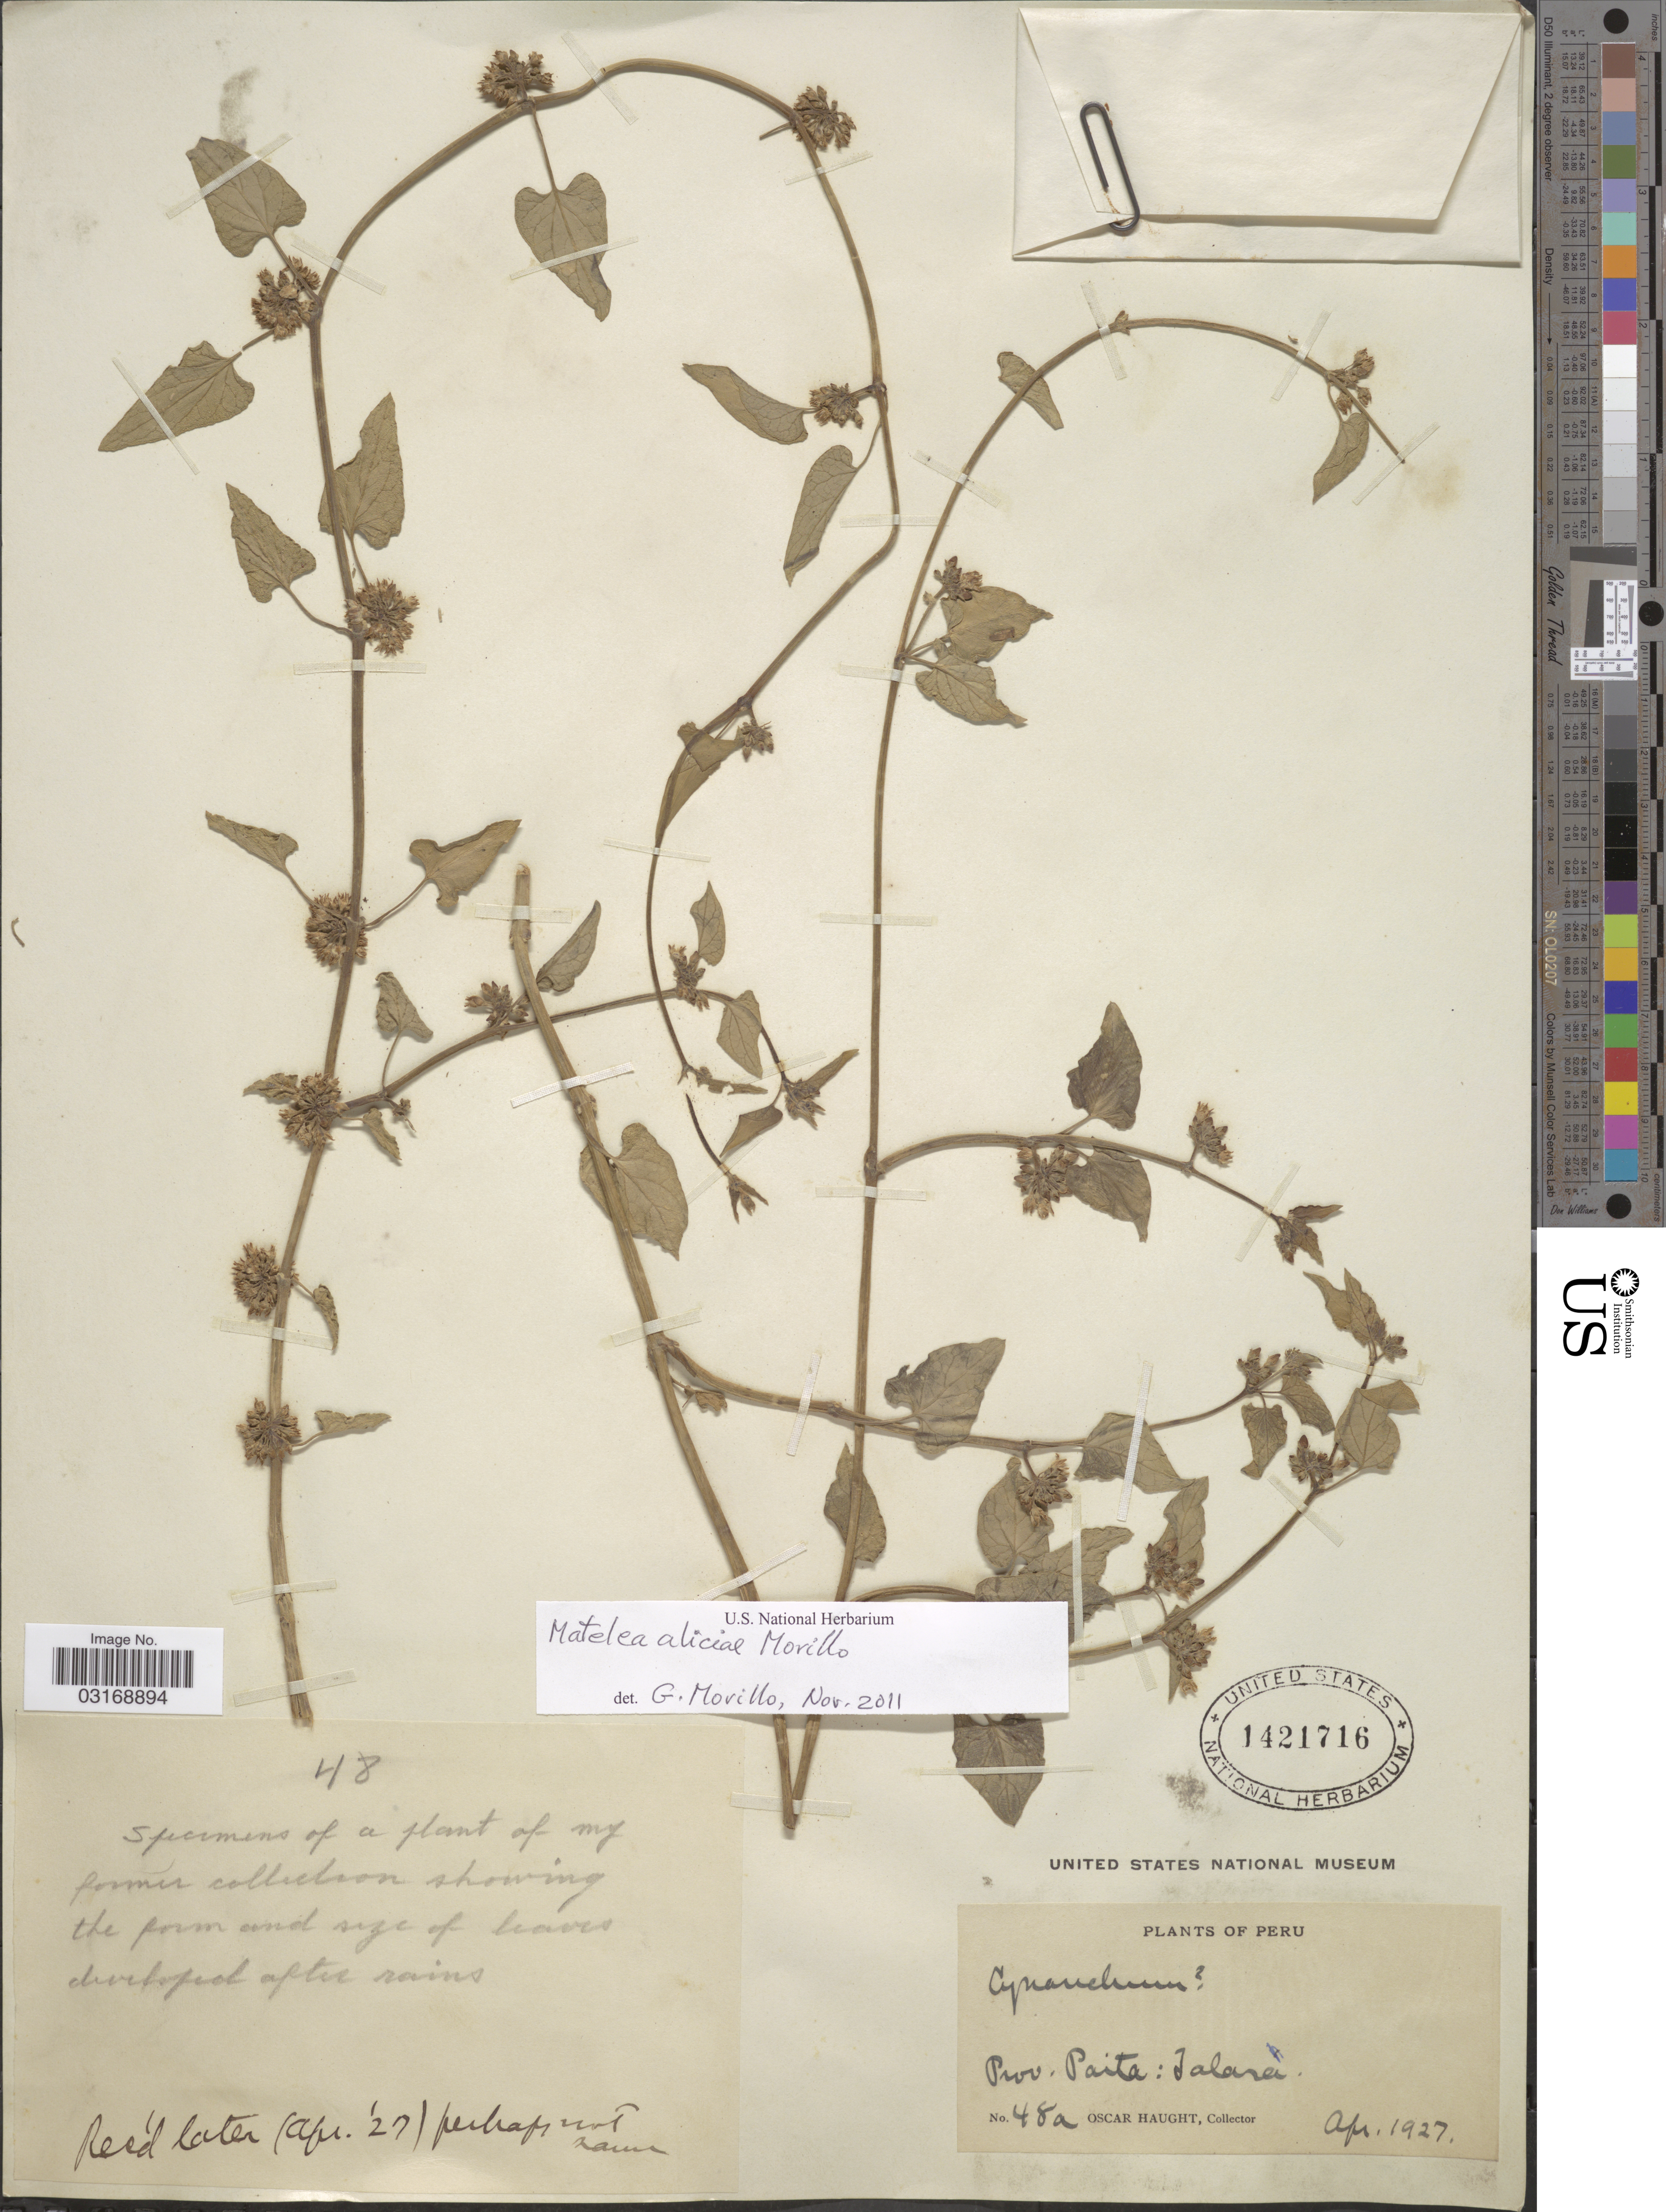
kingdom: Plantae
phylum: Tracheophyta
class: Magnoliopsida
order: Gentianales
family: Apocynaceae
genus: Matelea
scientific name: Matelea aliciae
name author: Morillo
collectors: O. L. Haught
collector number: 48a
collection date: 1927-04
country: Peru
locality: Prov. Paita: Talarà.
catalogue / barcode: US 1421716